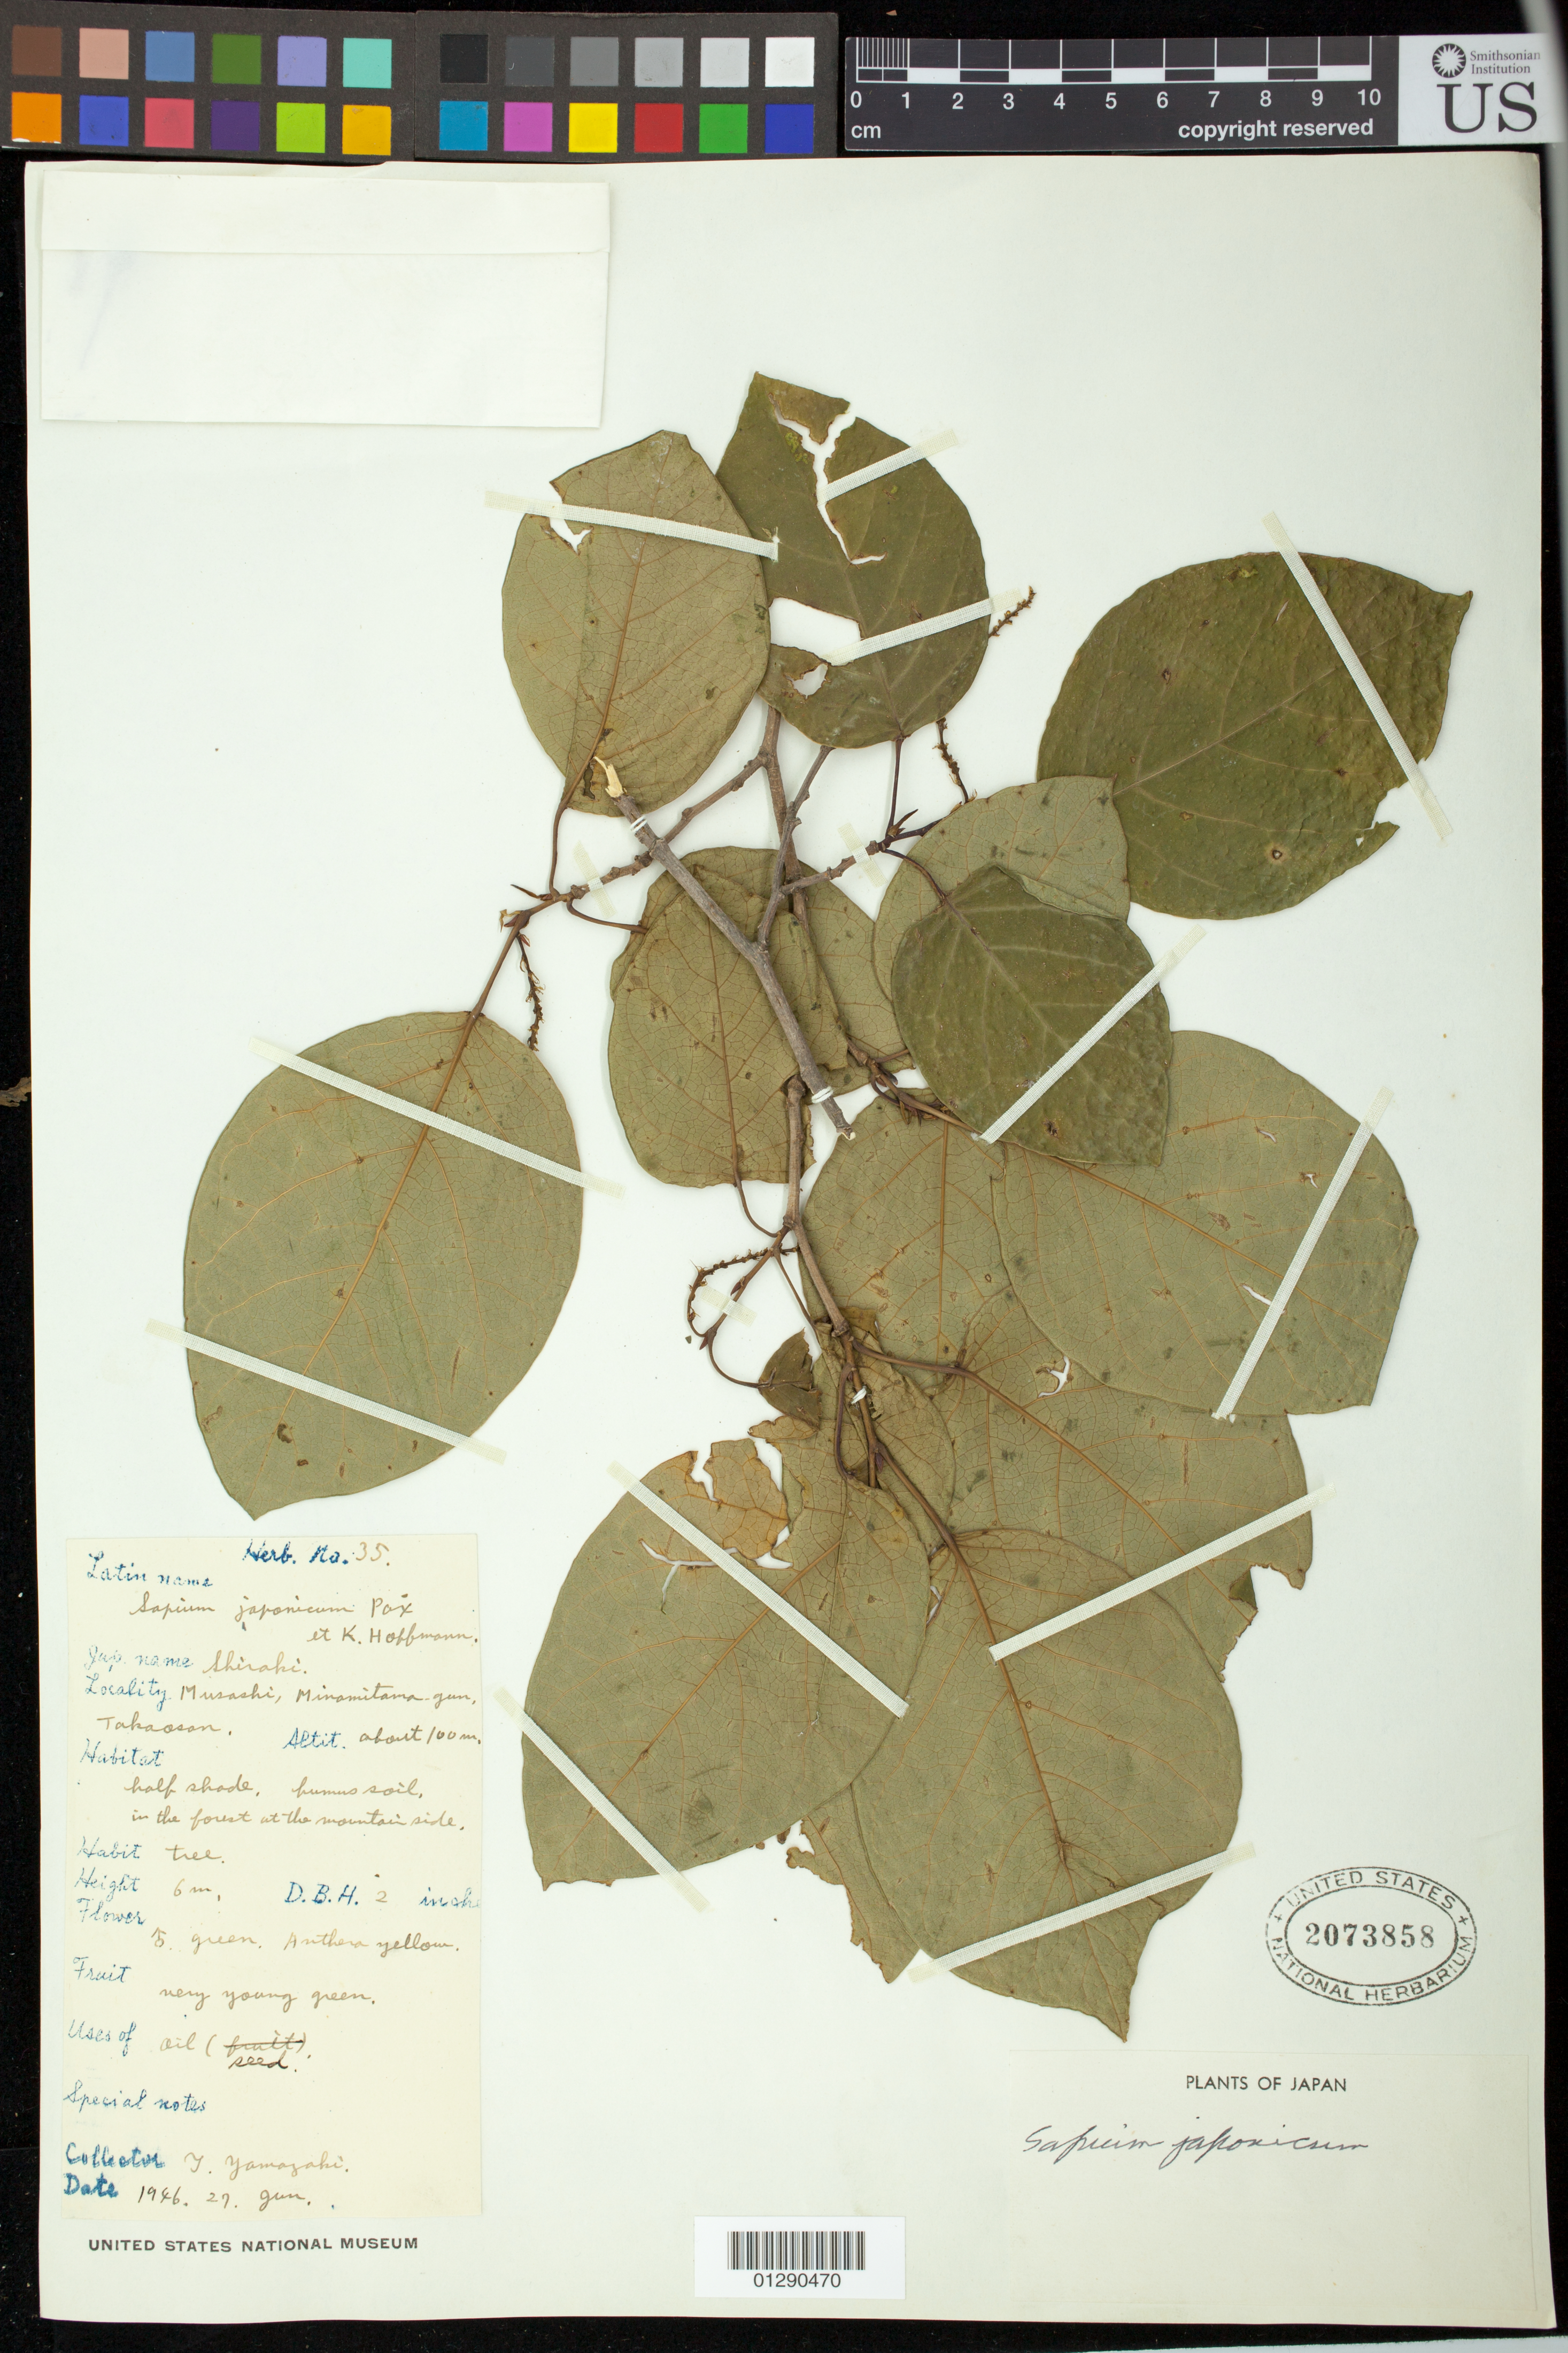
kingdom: Plantae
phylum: Tracheophyta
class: Magnoliopsida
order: Malpighiales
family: Euphorbiaceae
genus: Sapium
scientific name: Sapium japonicum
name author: (Siebold & Zucc.) Pax & K. Hoffm.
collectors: T. Yamagaki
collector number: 35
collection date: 1946-06-27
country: Japan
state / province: Tokyo, Federal City of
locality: Musashi, Minamitama-yum, Takaosan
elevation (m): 100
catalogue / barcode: US 2073858